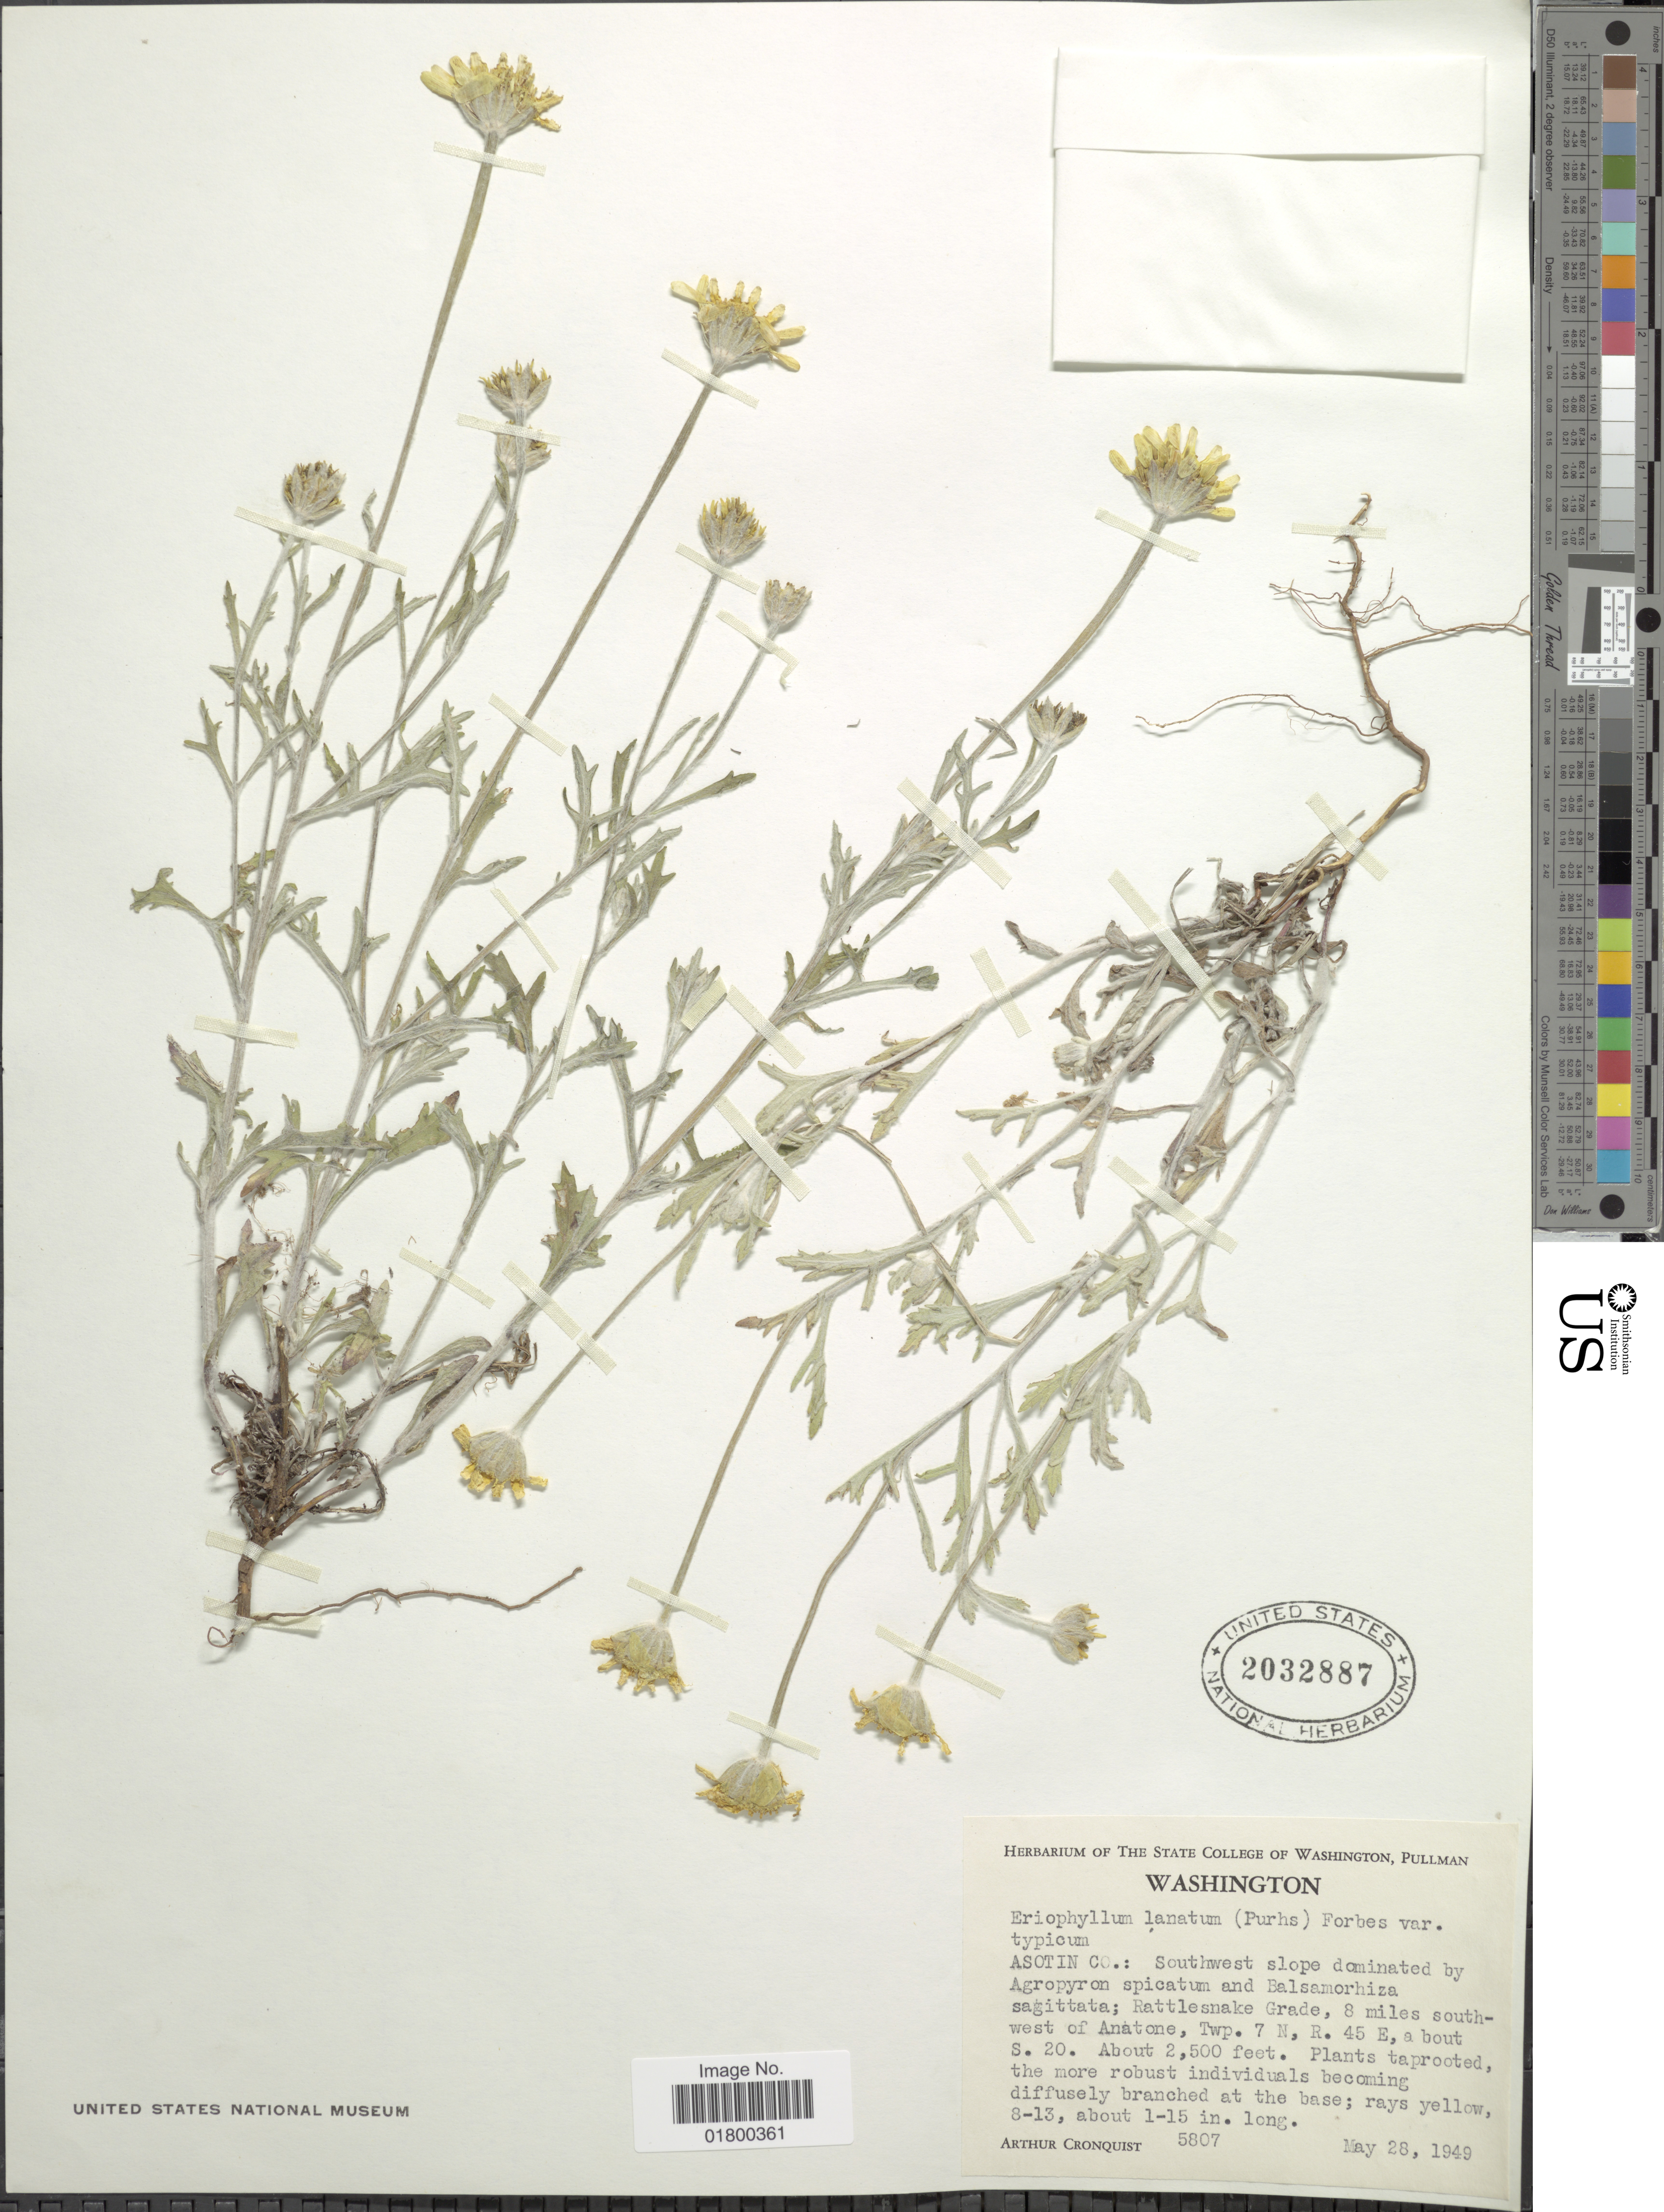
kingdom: Plantae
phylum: Tracheophyta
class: Magnoliopsida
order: Asterales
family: Asteraceae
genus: Eriophyllum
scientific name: Eriophyllum lanatum var. lanatum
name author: (Pursh) J. Forbes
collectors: A. J. Cronquist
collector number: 5807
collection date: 1949-05-28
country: United States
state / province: Washington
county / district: Asotin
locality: Asotin Co.: Rattlesnake Grade, 8 miles southwest of Anatone, Twp. 7 N, R. 45 E, about S. 20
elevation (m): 762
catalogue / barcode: US 2032887